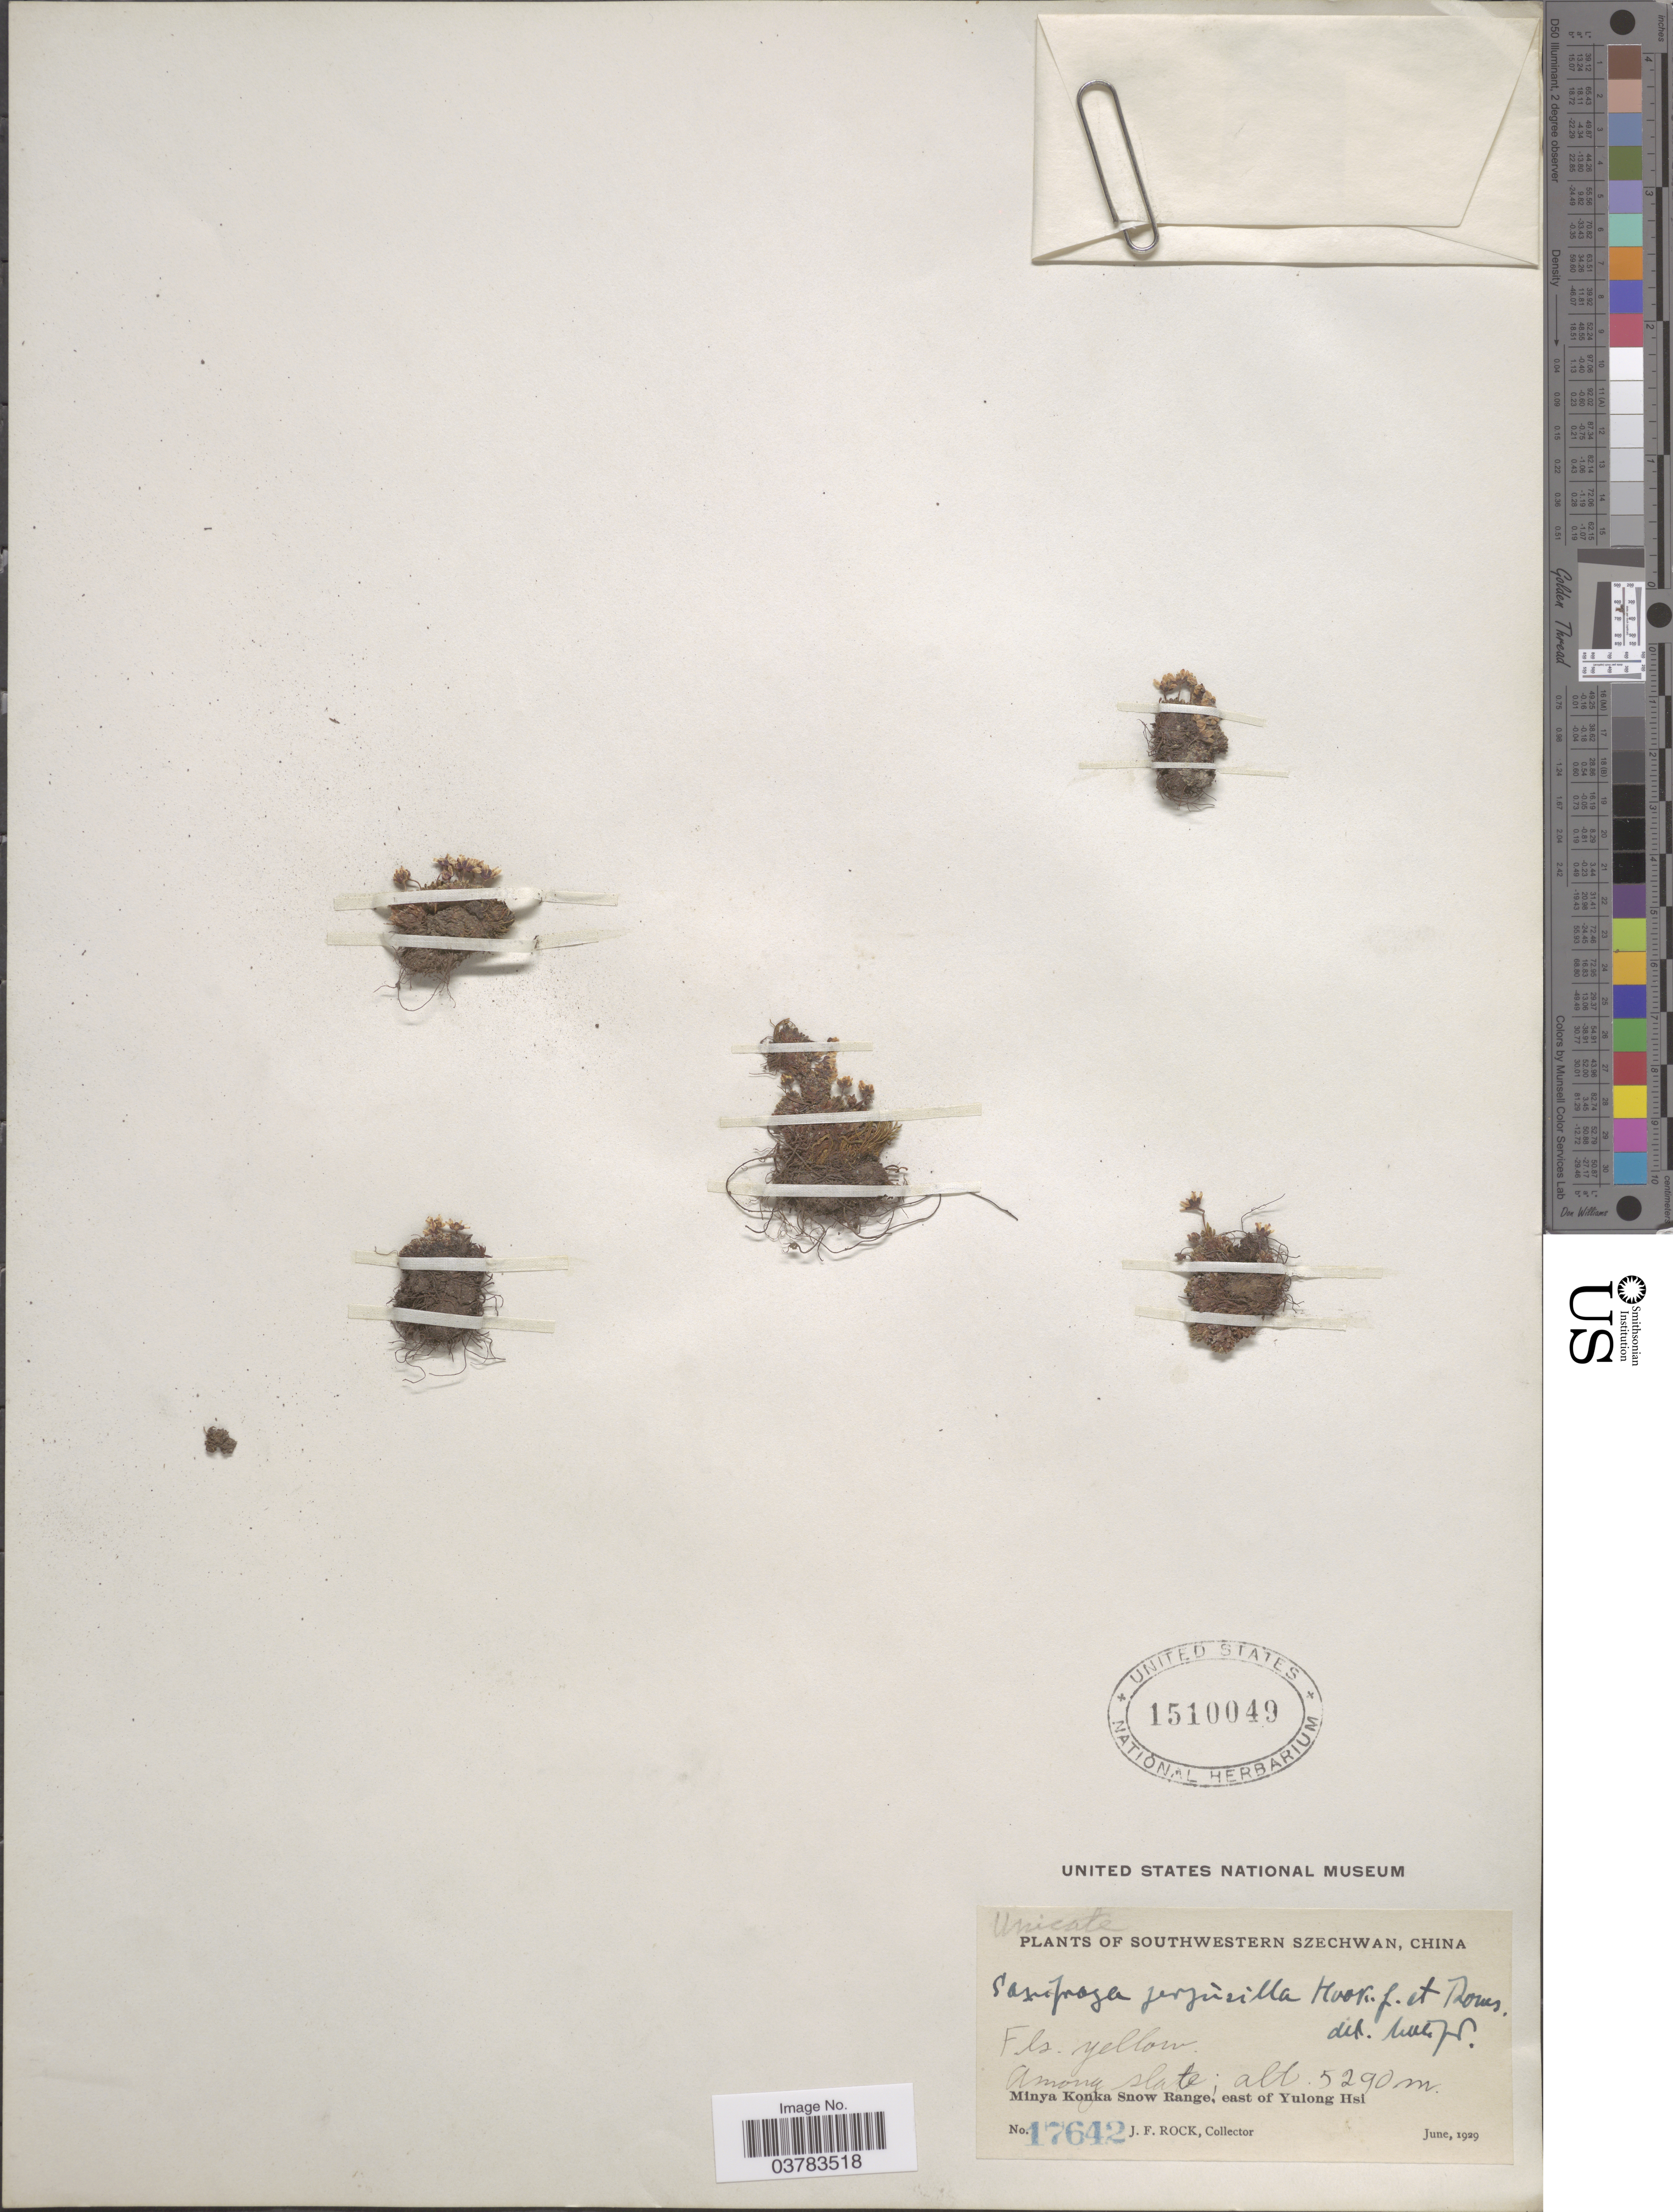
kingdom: Plantae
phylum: Tracheophyta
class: Magnoliopsida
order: Saxifragales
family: Saxifragaceae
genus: Saxifraga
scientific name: Saxifraga perpusilla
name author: Hook. f. & Thomson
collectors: J. Rock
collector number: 17642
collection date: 1929-06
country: China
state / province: Sichuan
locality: Southwestern Szechwan. Minya Konka Snow Range, east of Yulong Hsi.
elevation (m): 5290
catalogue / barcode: US 1510049